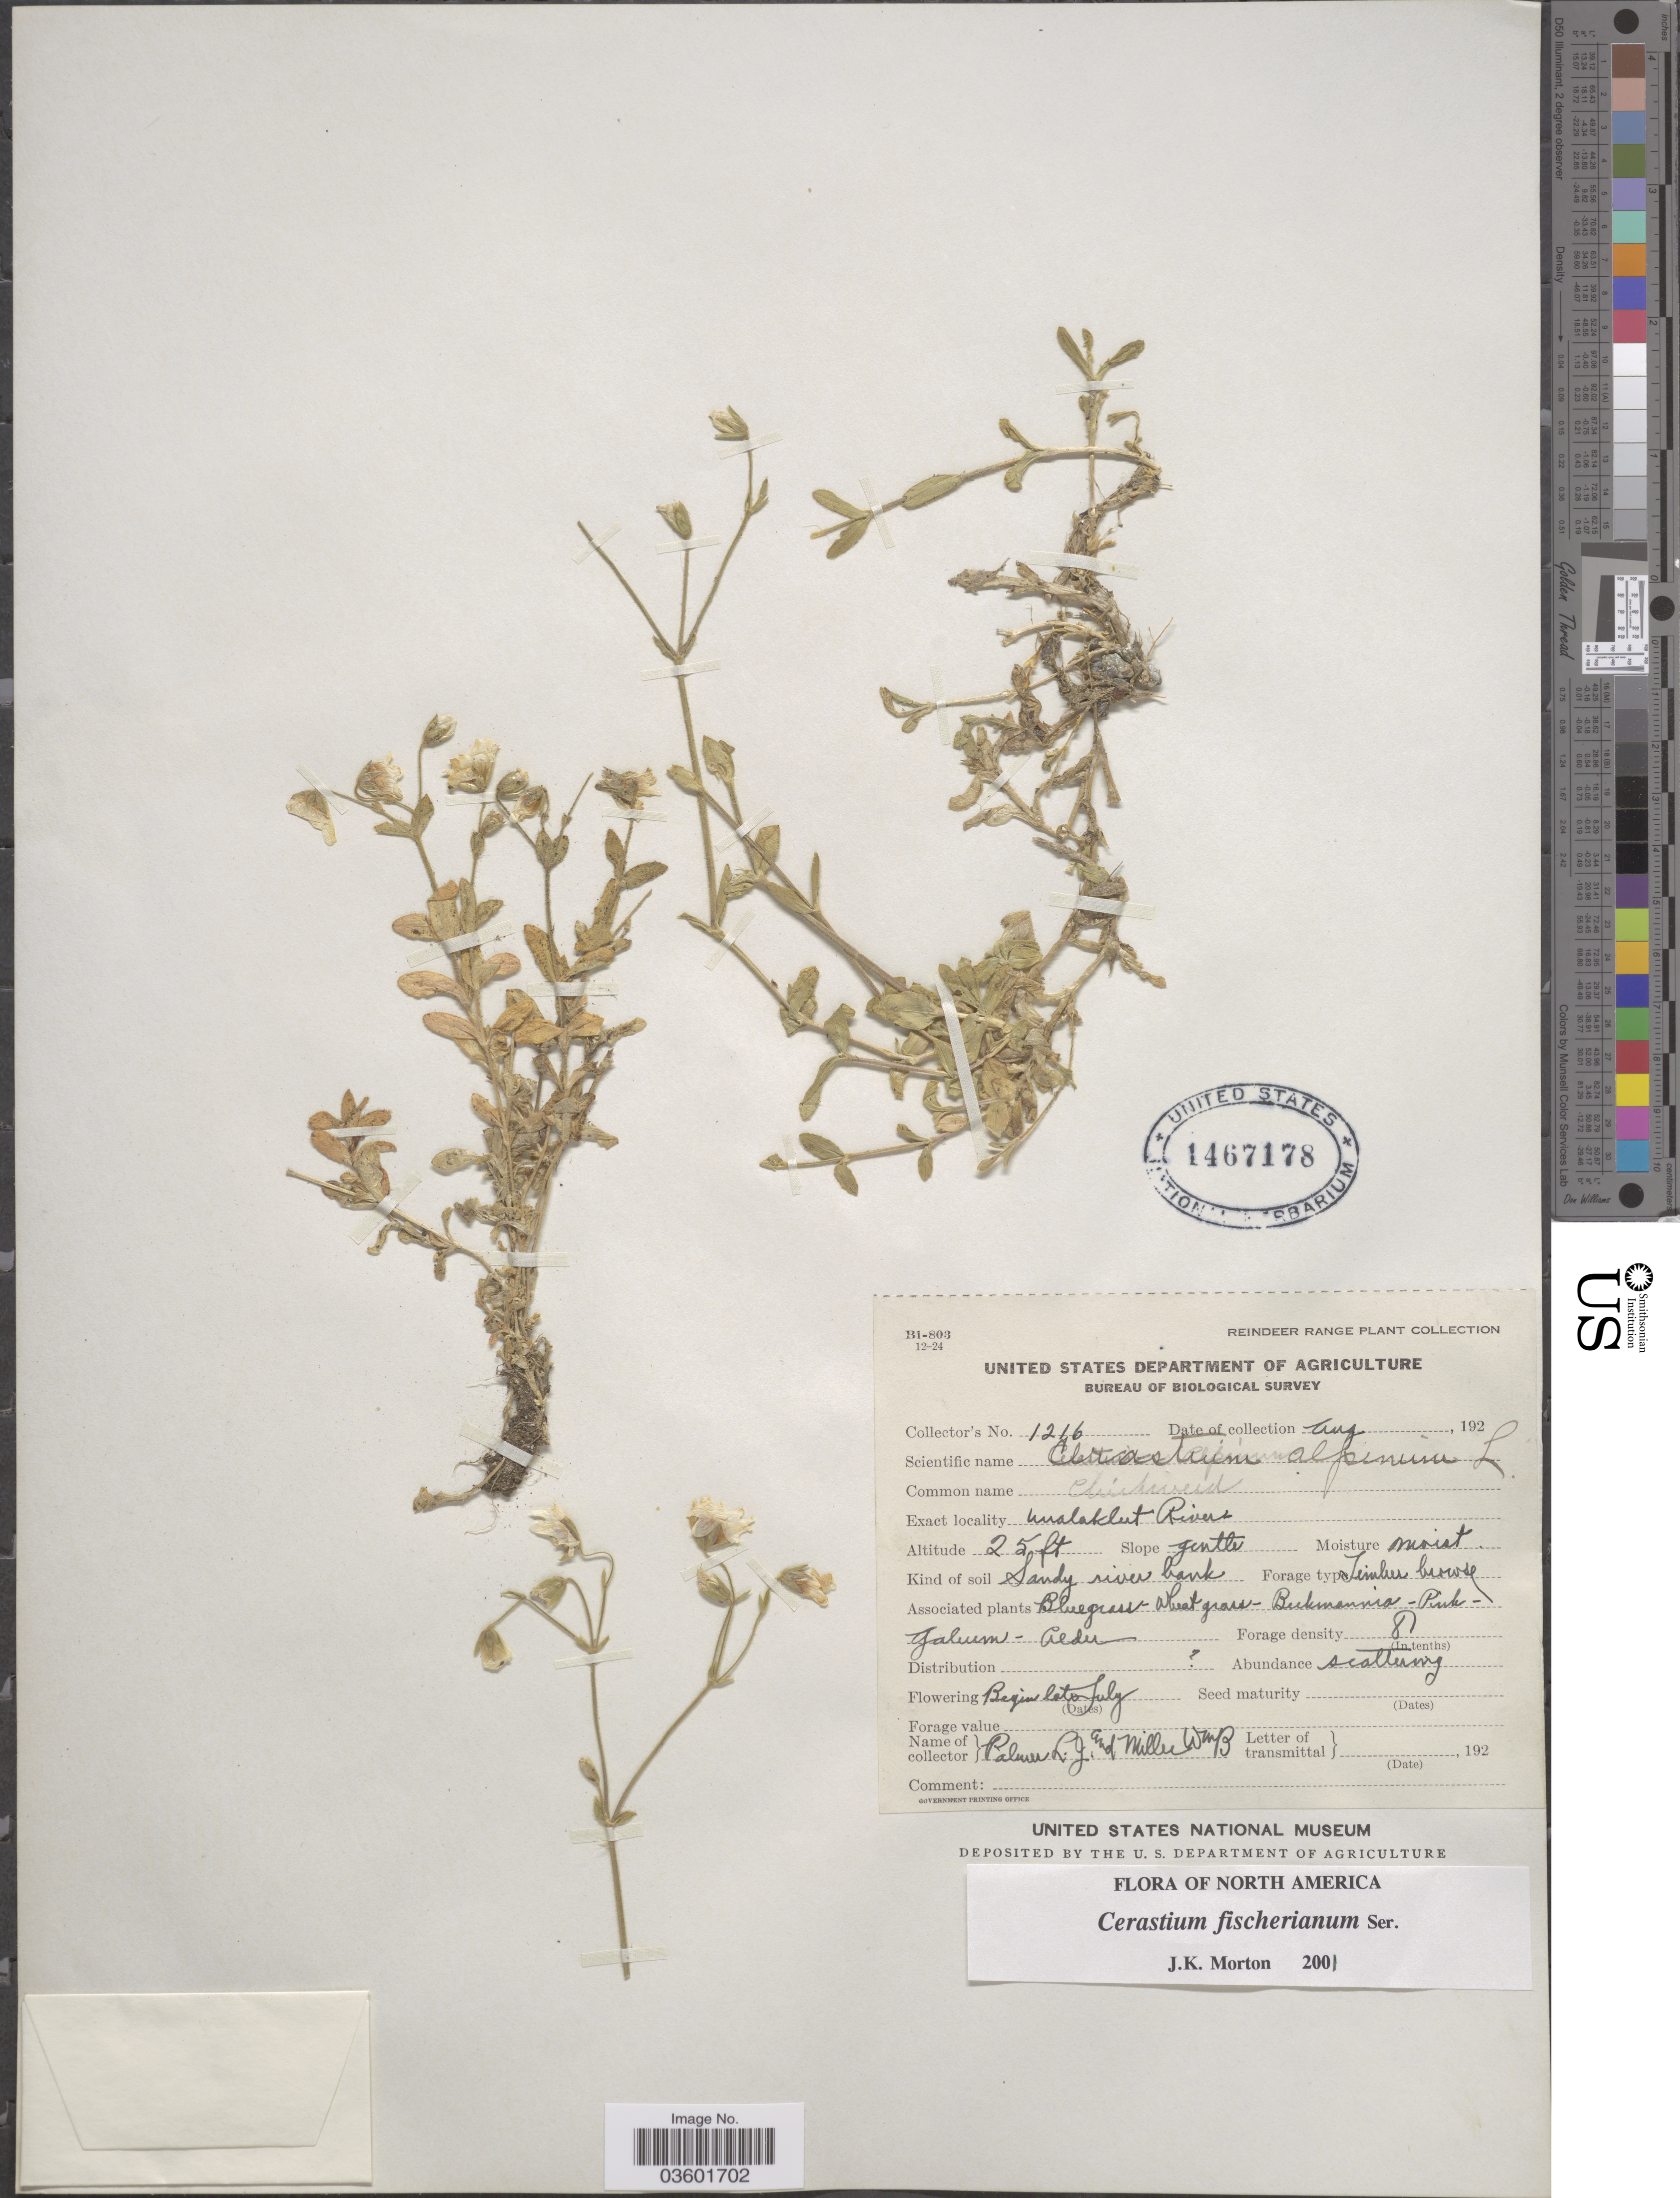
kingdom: Plantae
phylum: Tracheophyta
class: Magnoliopsida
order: Caryophyllales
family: Caryophyllaceae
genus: Cerastium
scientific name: Cerastium fischerianum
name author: Ser.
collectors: L. J. Palmer & W. Miller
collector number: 1216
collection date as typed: Aug 192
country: United States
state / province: Alaska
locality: Unalaklut Rivers.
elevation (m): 8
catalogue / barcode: US 1467178